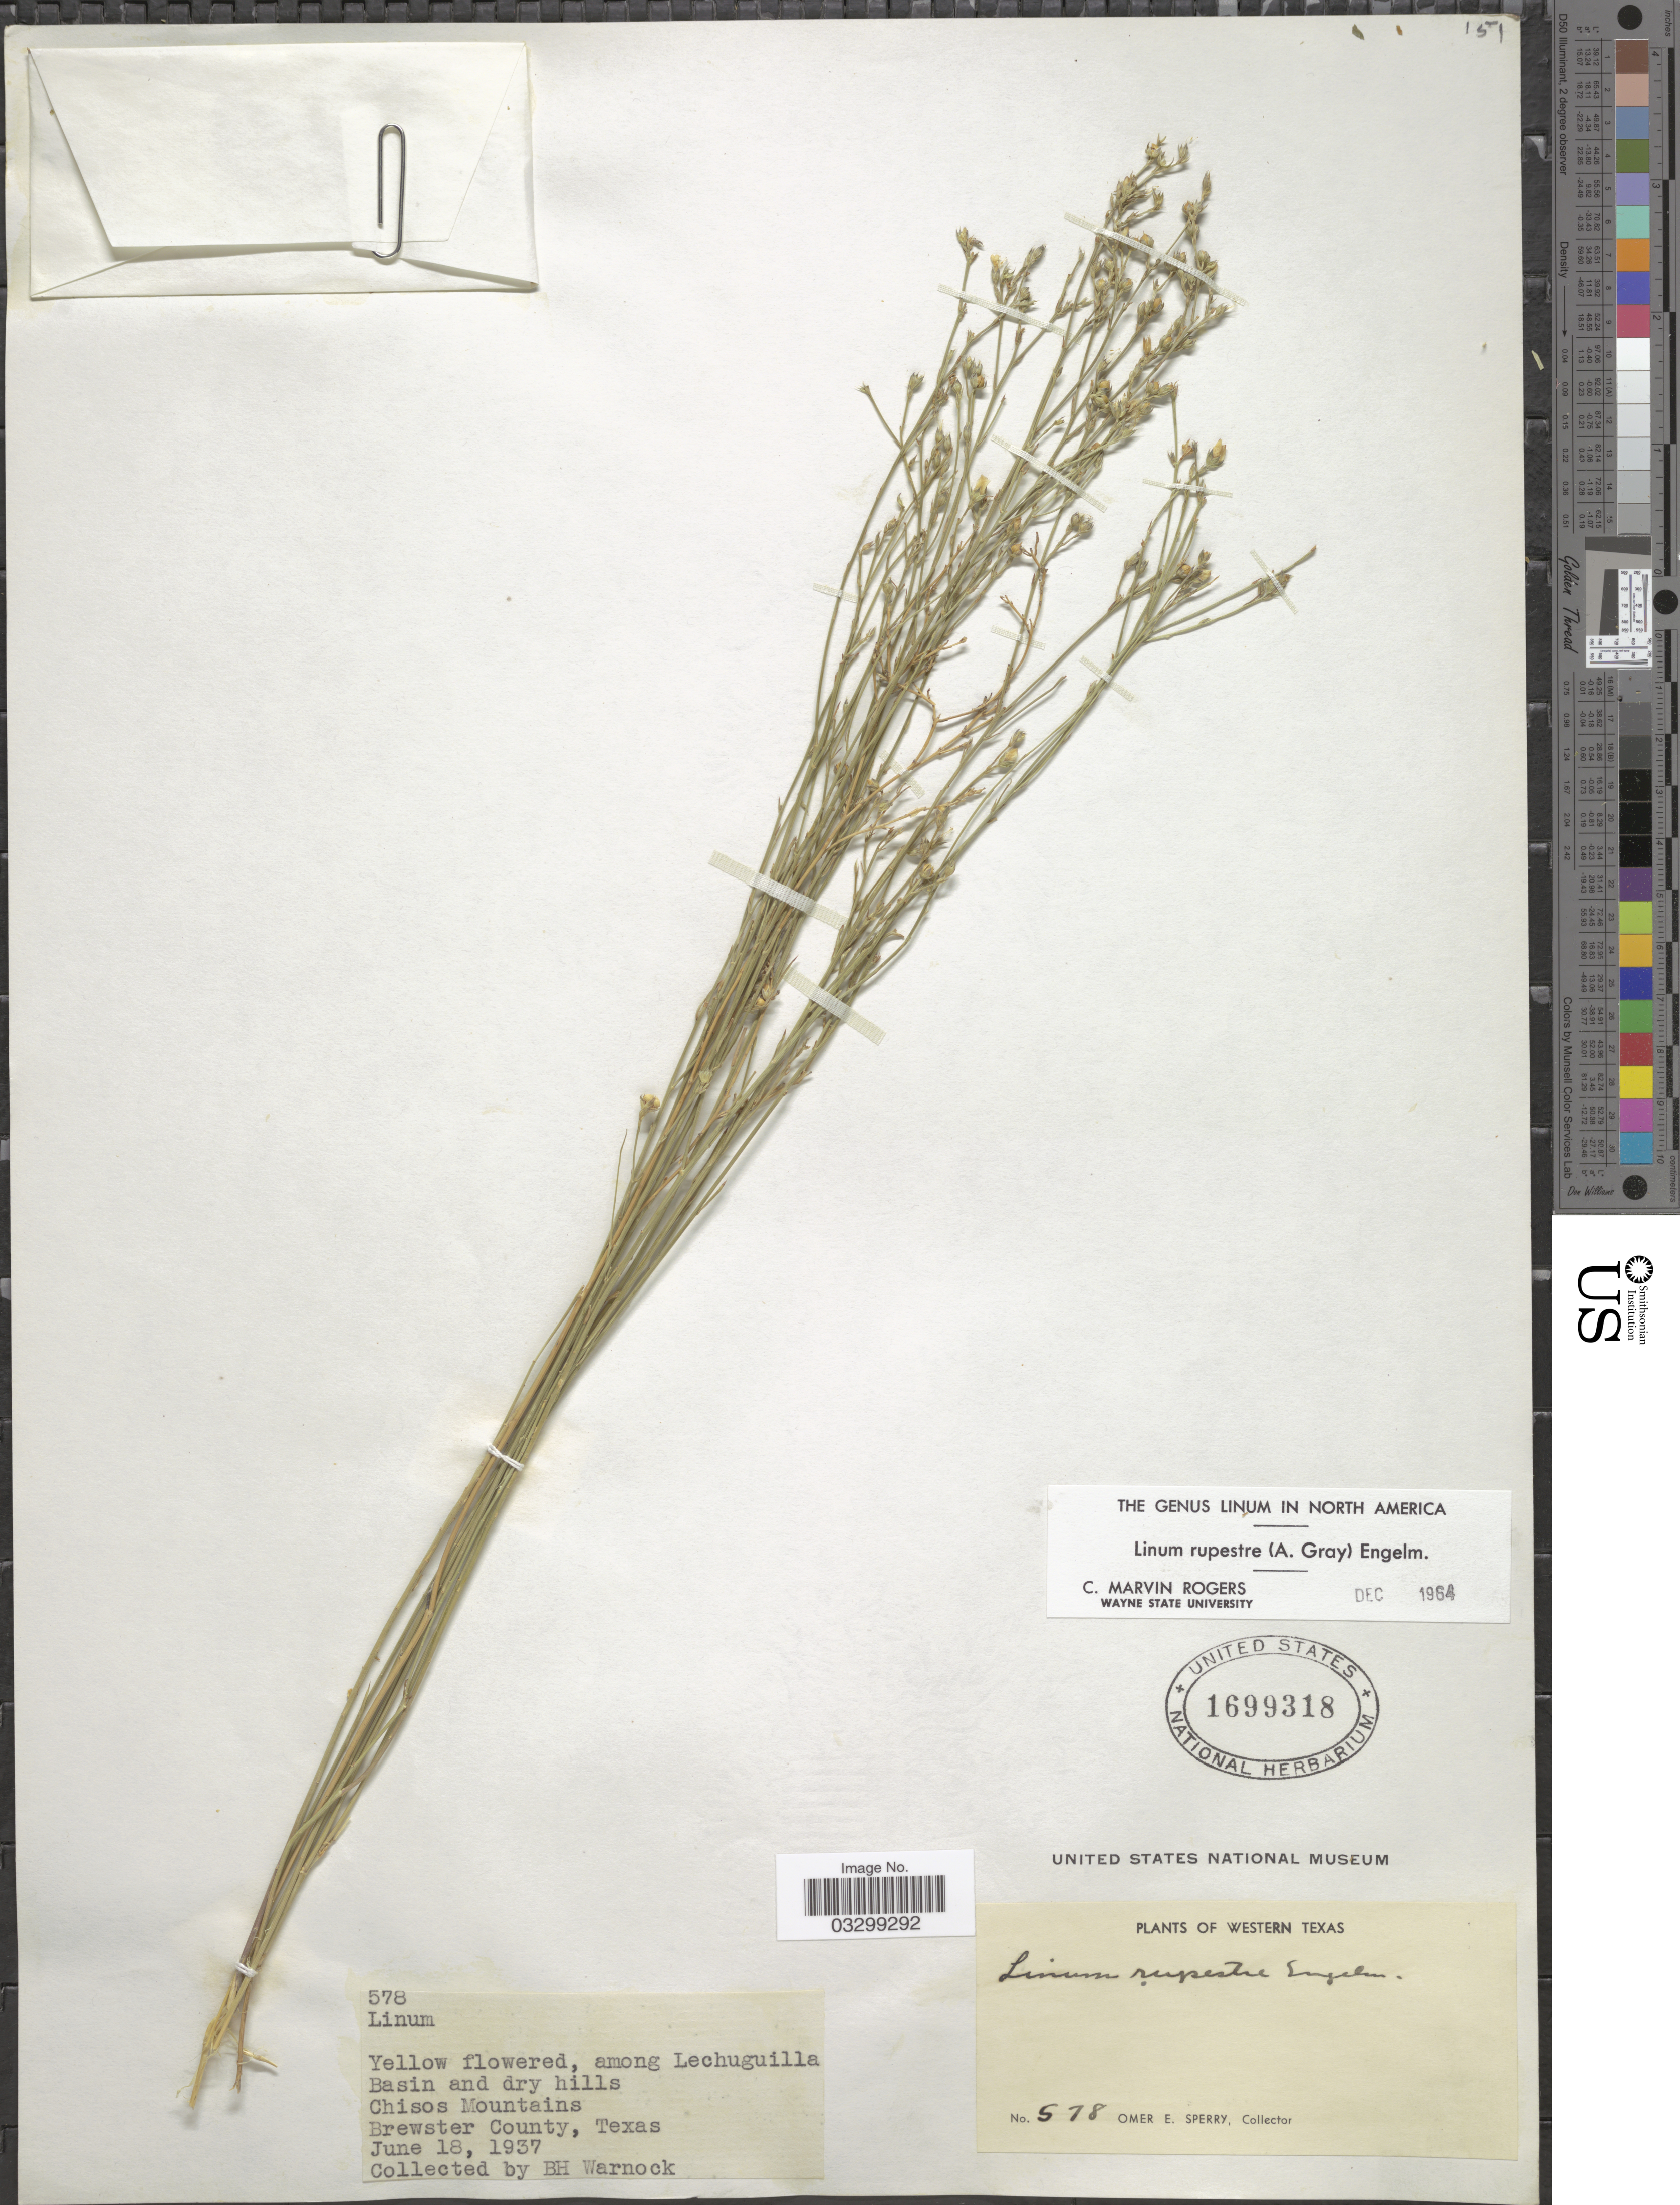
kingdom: Plantae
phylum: Tracheophyta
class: Magnoliopsida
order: Malpighiales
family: Linaceae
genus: Linum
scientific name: Linum rupestre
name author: Engelm.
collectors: B. H. Warnock & O. E. Sperry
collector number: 578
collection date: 1937-06-18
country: United States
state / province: Texas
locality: Western Texas. Among Lachuguilla Basin and dry hills Chisos Mountains. Brewster County.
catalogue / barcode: US 1699318